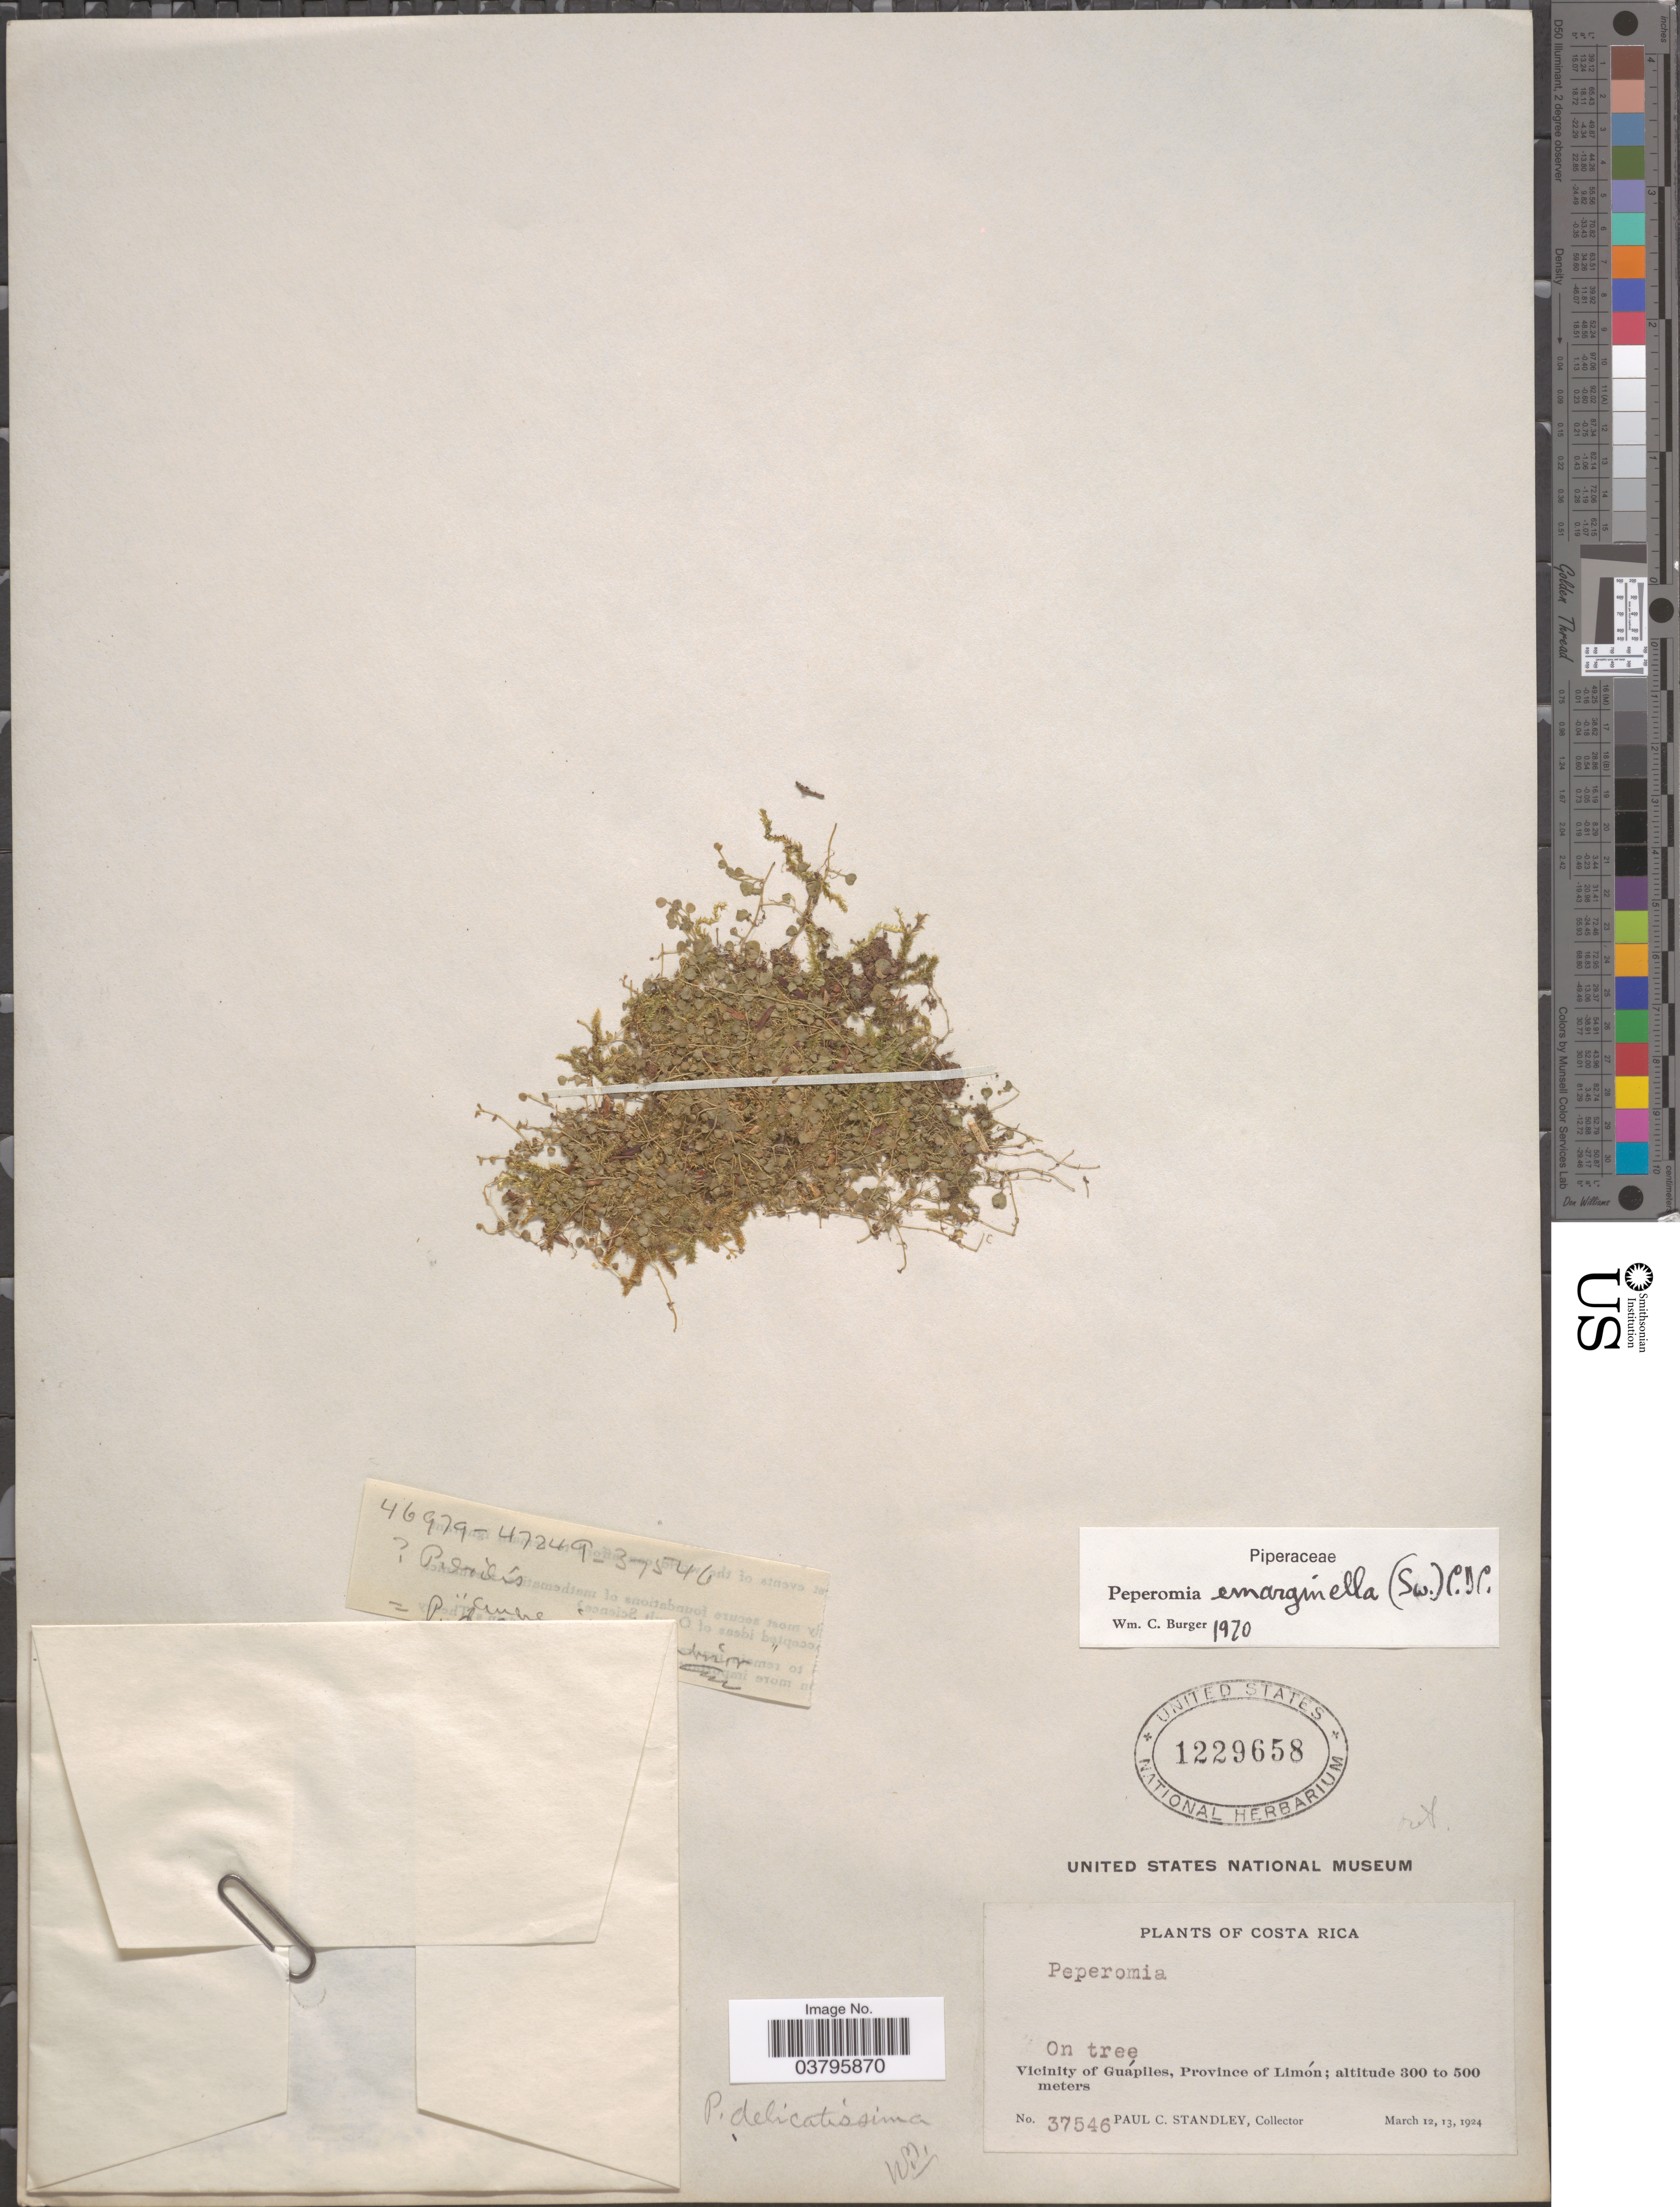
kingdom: Plantae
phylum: Tracheophyta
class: Magnoliopsida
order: Piperales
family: Piperaceae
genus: Peperomia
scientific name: Peperomia emarginella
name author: (Sw. ex Wikstr.) C. DC.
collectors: P. C. Standley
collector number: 37546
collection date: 1924-03-12/1924-03-13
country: Costa Rica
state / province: Limón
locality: Vicinity of Guápiles.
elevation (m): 300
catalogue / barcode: US 1229658